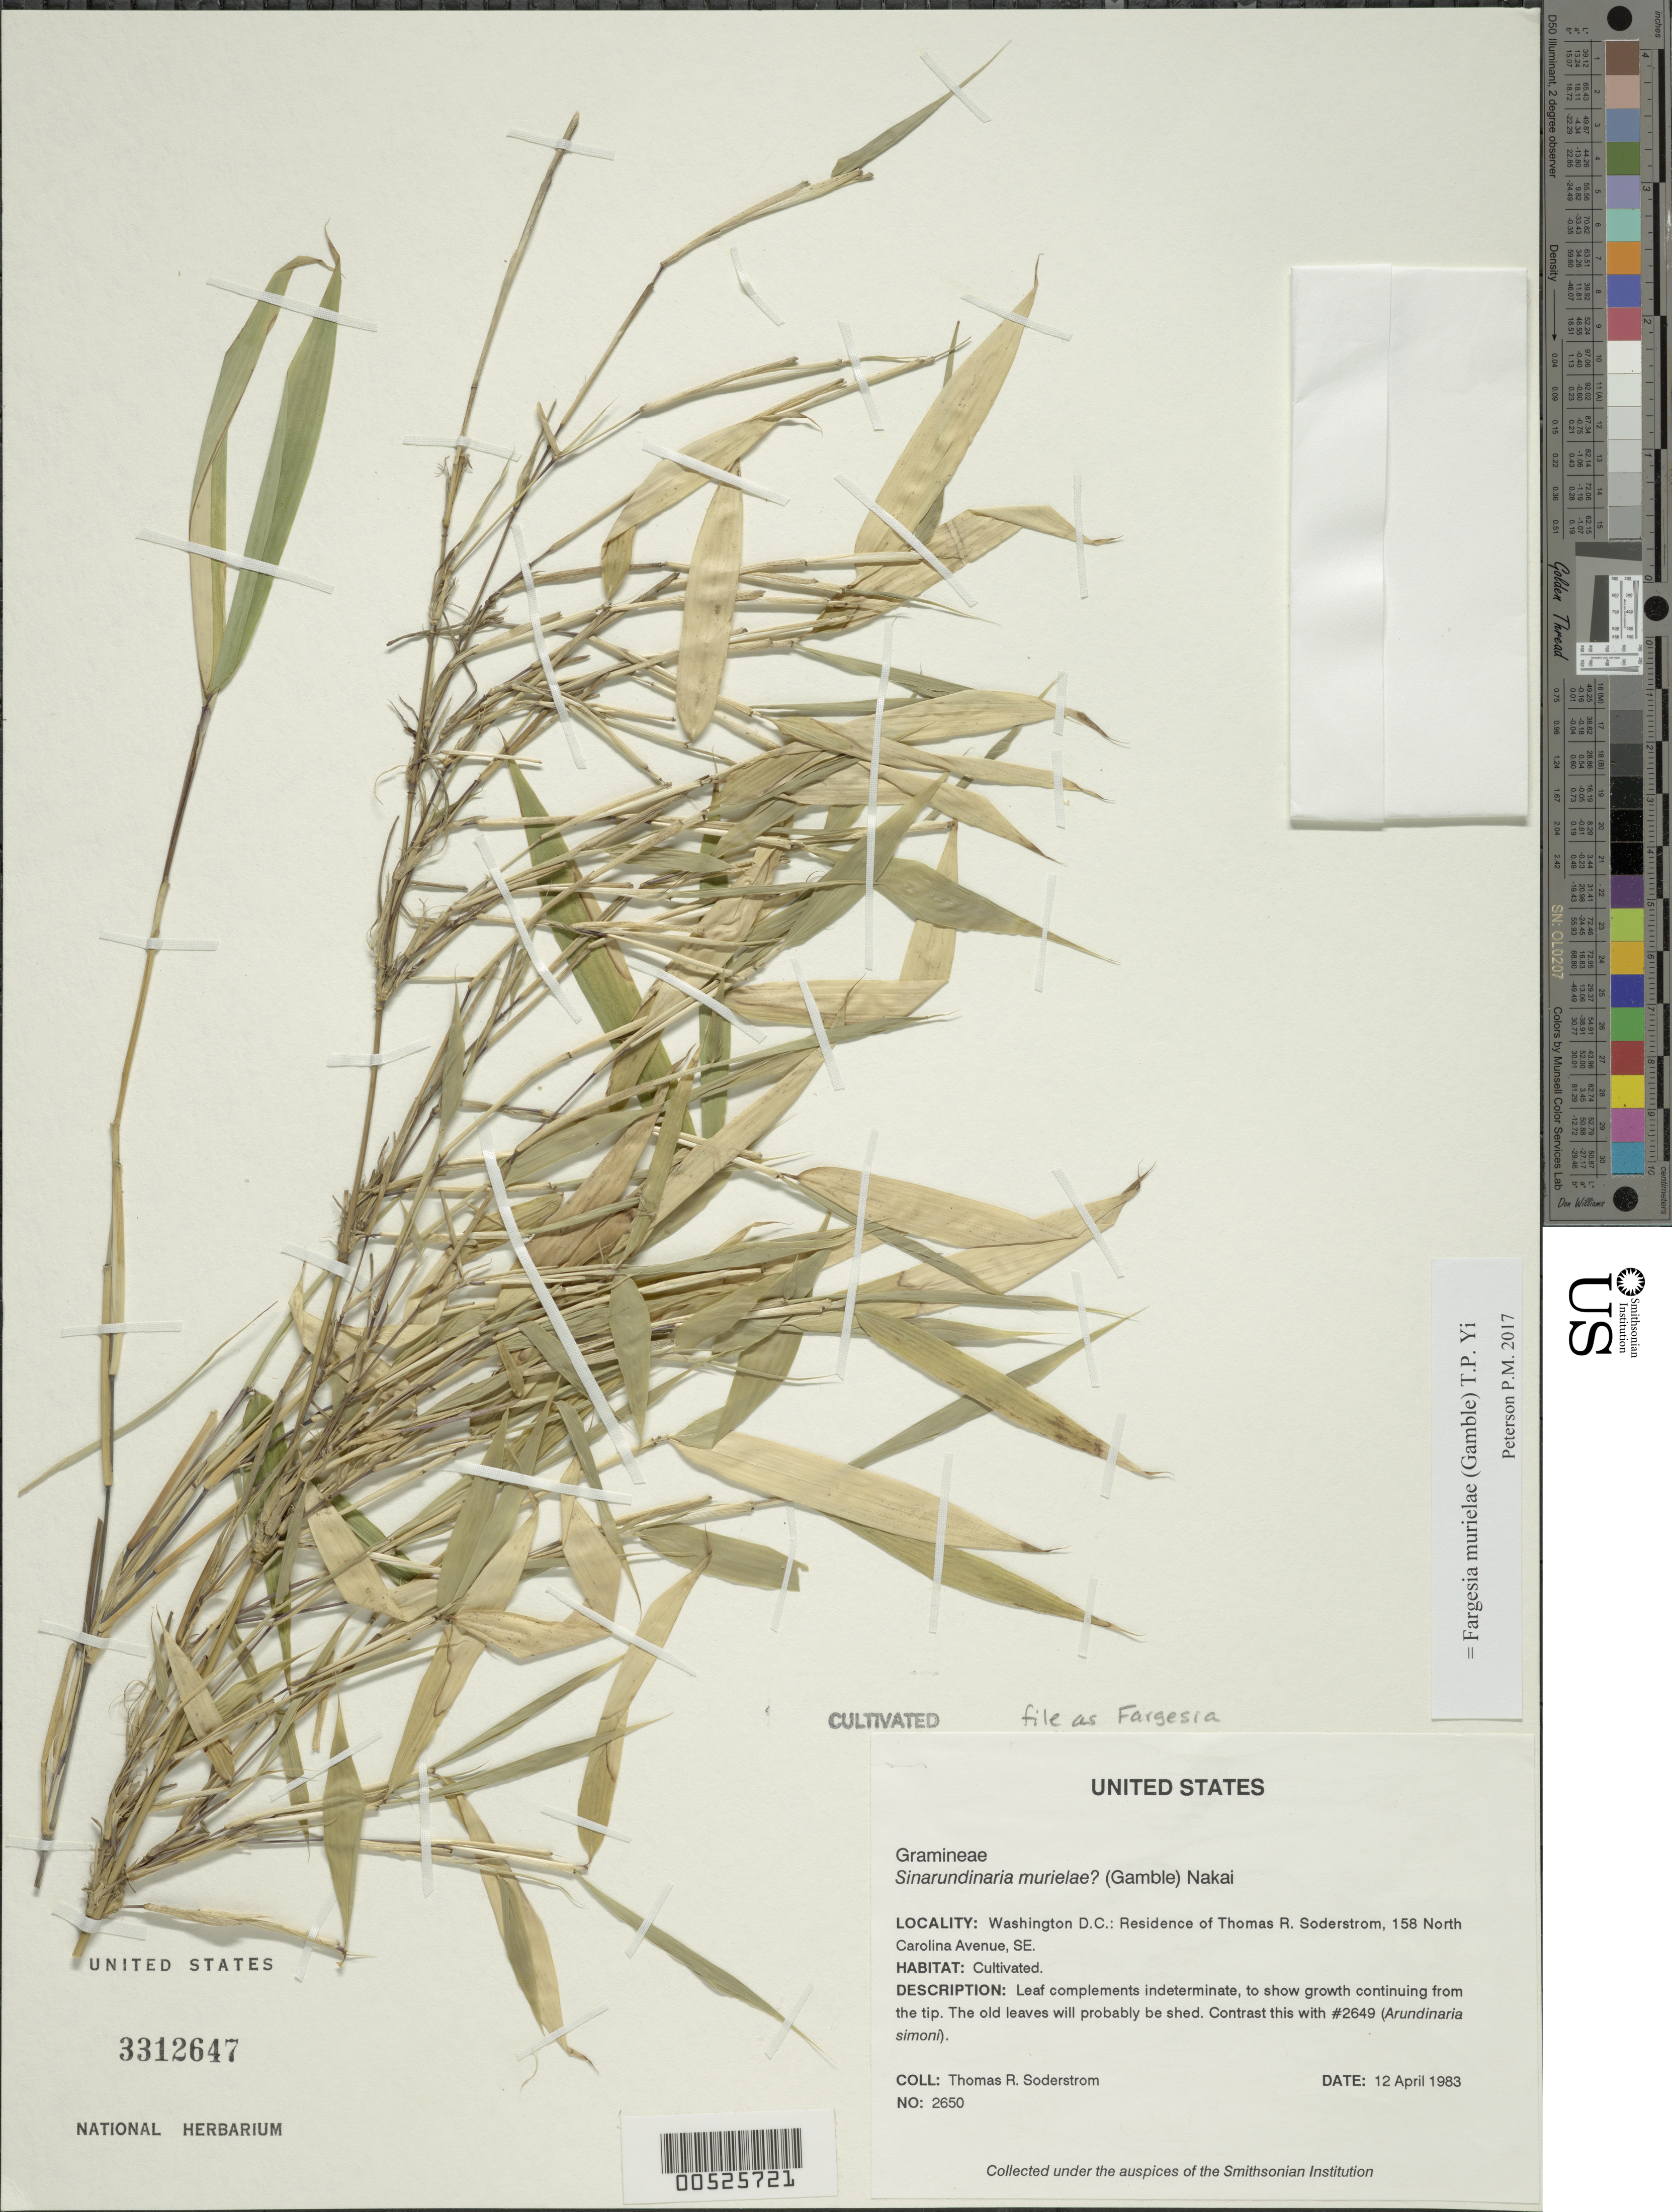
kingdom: Plantae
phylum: Tracheophyta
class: Liliopsida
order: Poales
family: Poaceae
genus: Fargesia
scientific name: Fargesia murielae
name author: (Gamble) T.P. Yi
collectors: T. R. Soderstrom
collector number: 2650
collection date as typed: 12 Apr 1983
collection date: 1983-04-12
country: United States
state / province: District of Columbia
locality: Washington, d.c. residence of t.r. soderstrom, 158 north carolina ave, se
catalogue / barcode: US 3312647